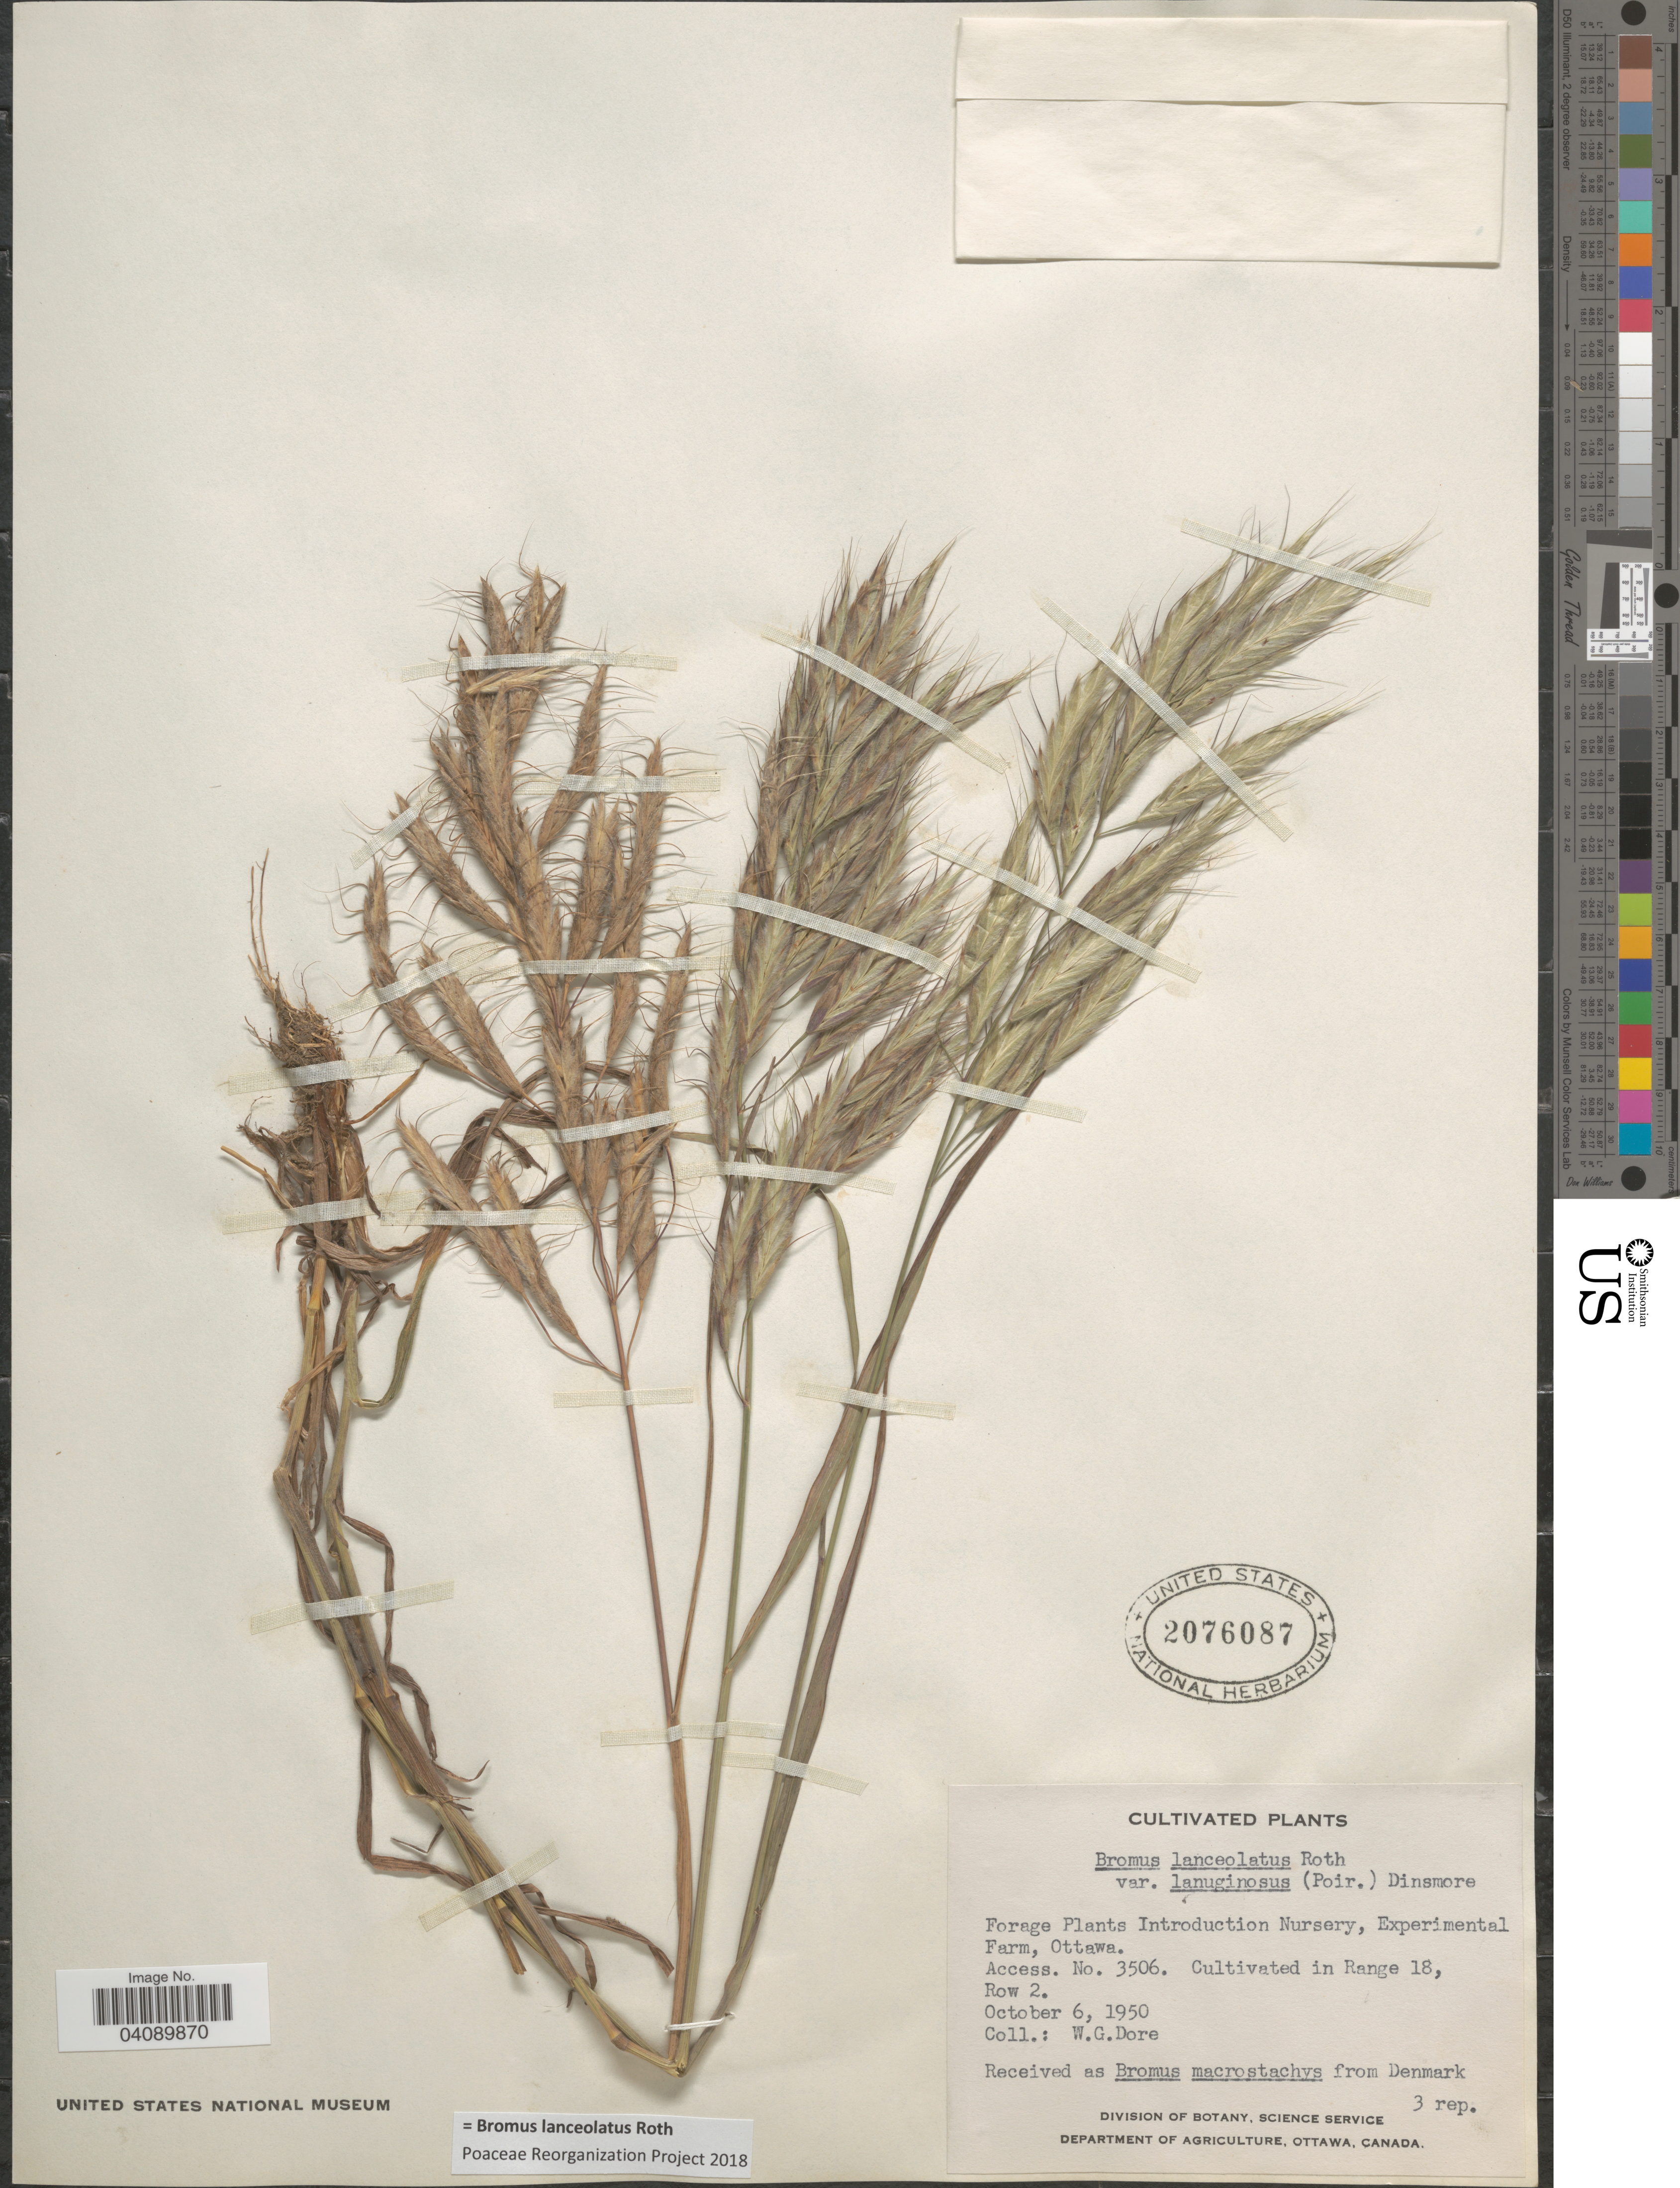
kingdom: Plantae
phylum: Tracheophyta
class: Liliopsida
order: Poales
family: Poaceae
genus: Bromus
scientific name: Bromus lanceolatus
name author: Roth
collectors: W. Dore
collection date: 1950-10-06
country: Canada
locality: Forage Plants Introduction Nursery, Experimental Farm, Ottawa. Cultivated in Range 18, Row 2.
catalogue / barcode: US 2076087